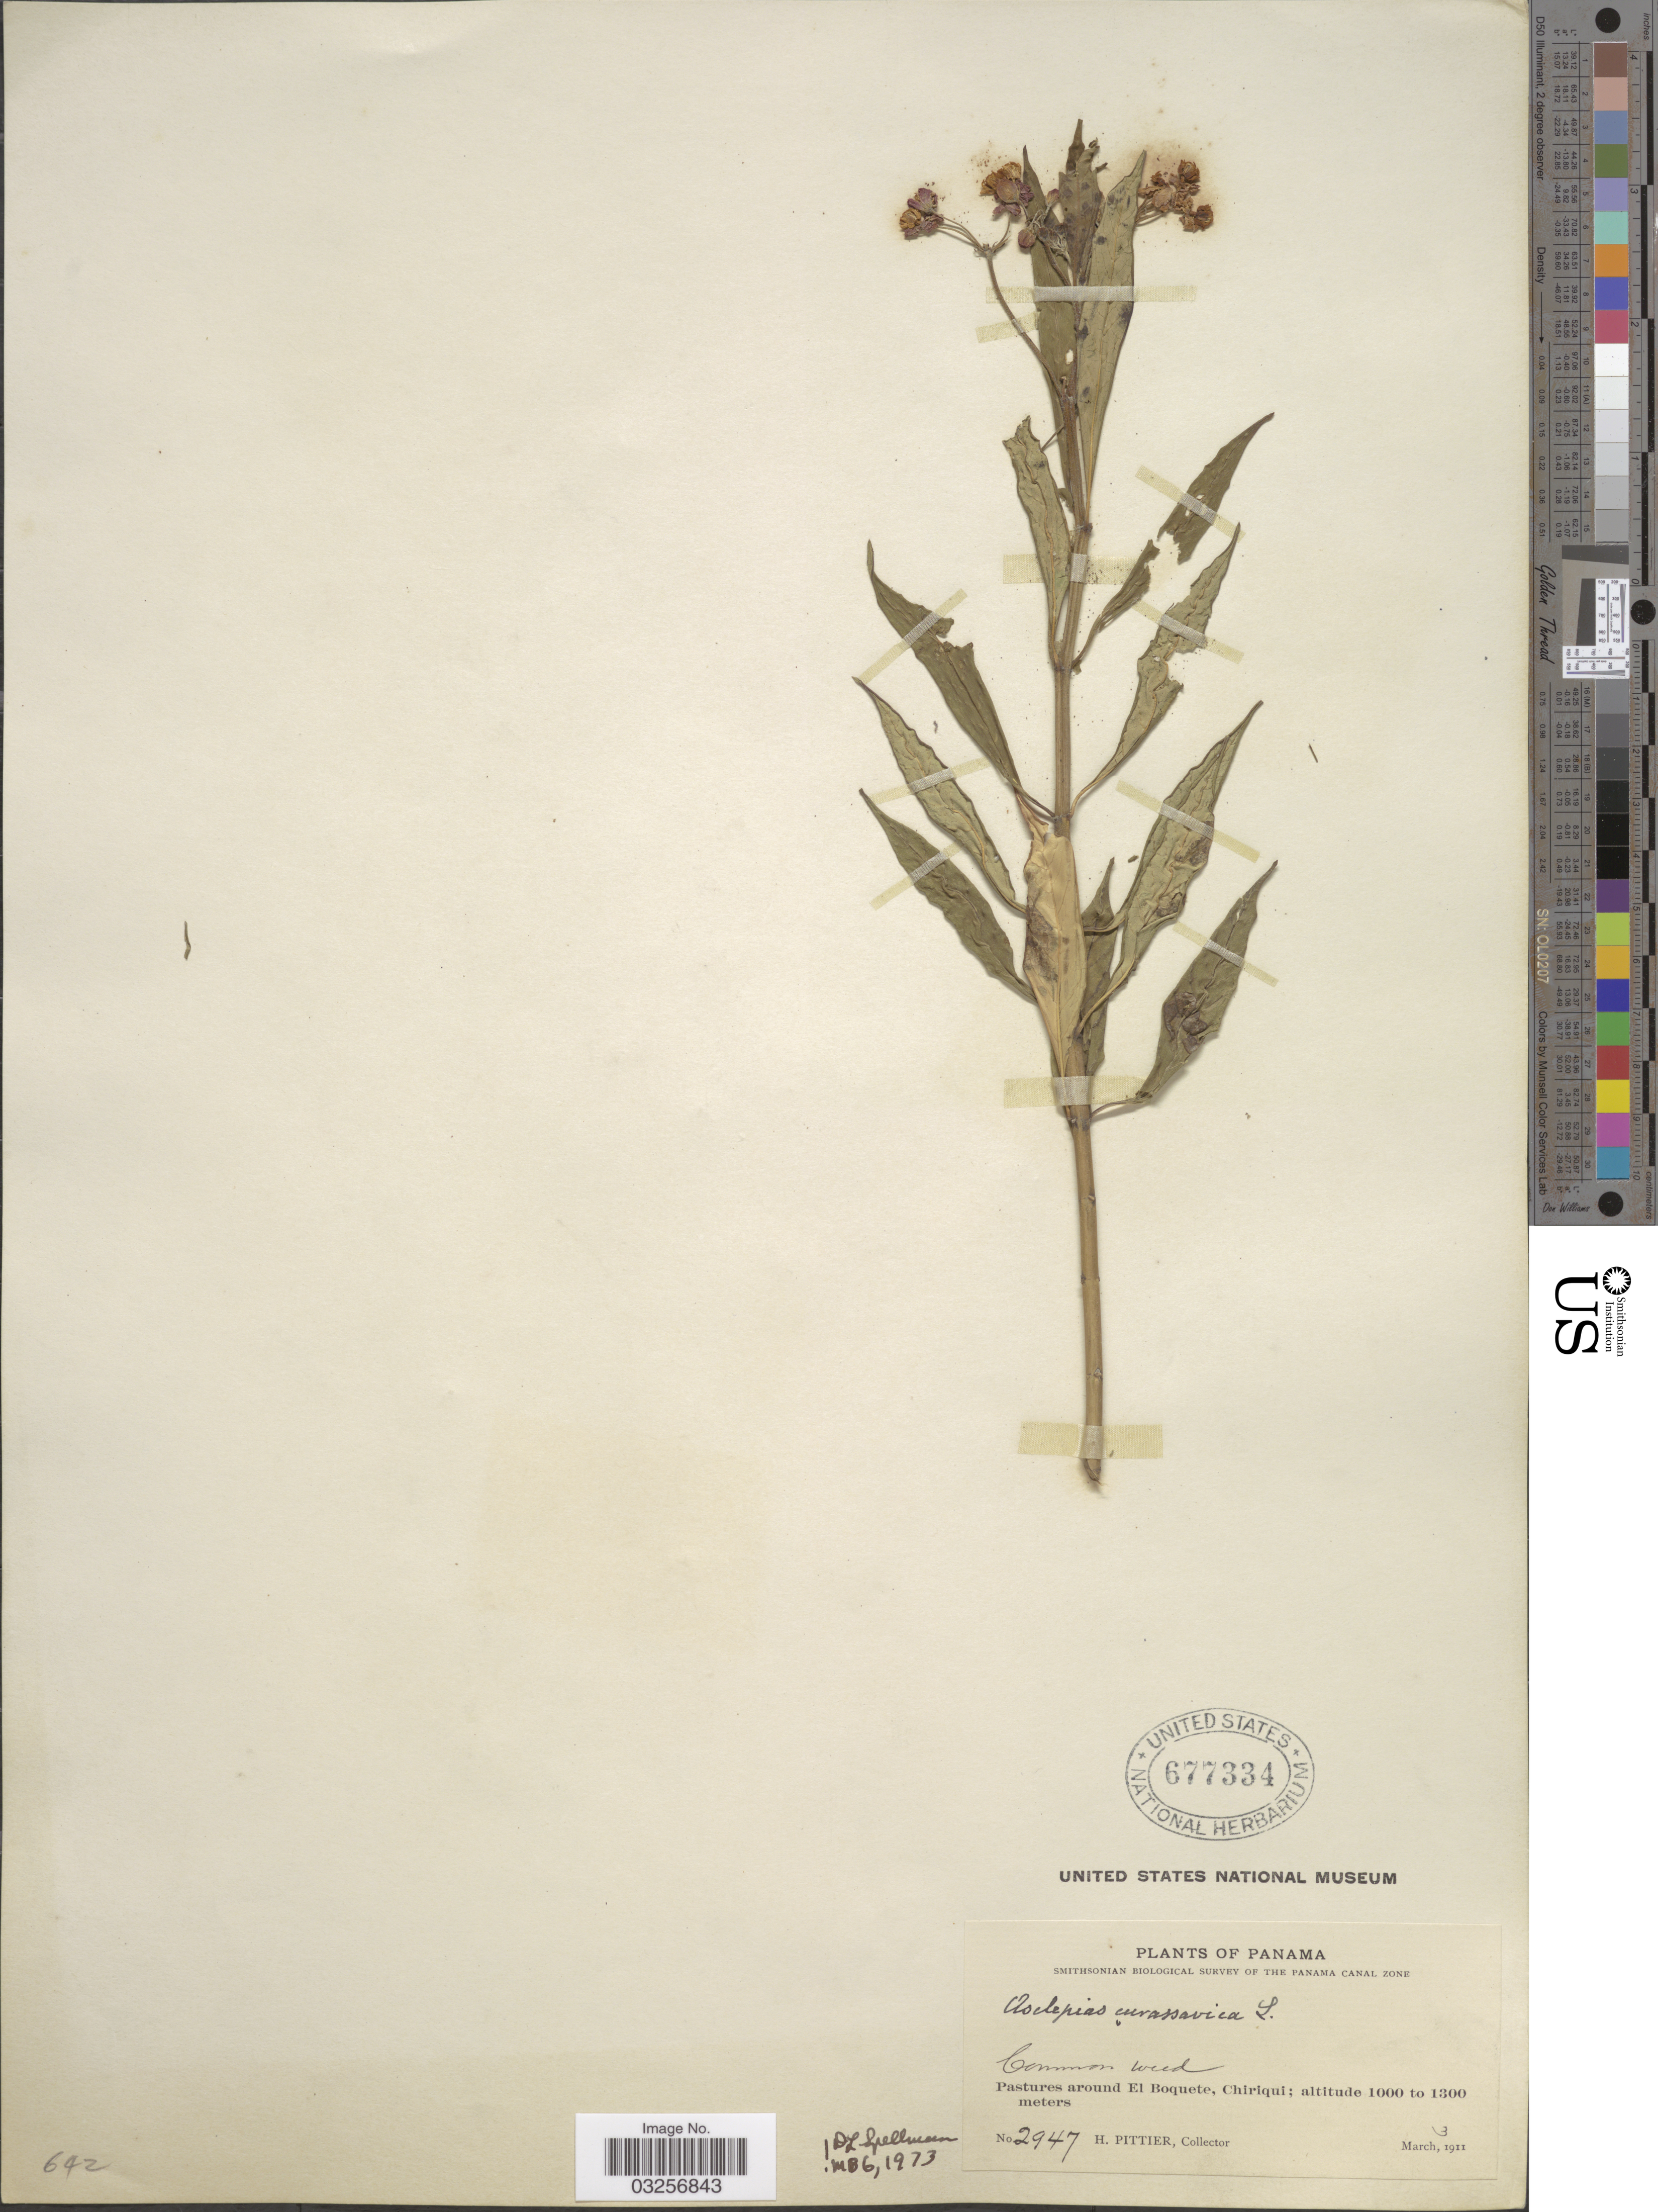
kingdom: Plantae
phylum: Tracheophyta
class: Magnoliopsida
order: Gentianales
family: Apocynaceae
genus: Asclepias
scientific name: Asclepias curassavica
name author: L.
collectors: H. F. Pittier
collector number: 2947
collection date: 1911-03-03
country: Panama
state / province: Chiriqui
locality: The Panama Canal Zone. Pastures around El Boquete, Chiriqui.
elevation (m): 1000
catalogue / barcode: US 677334